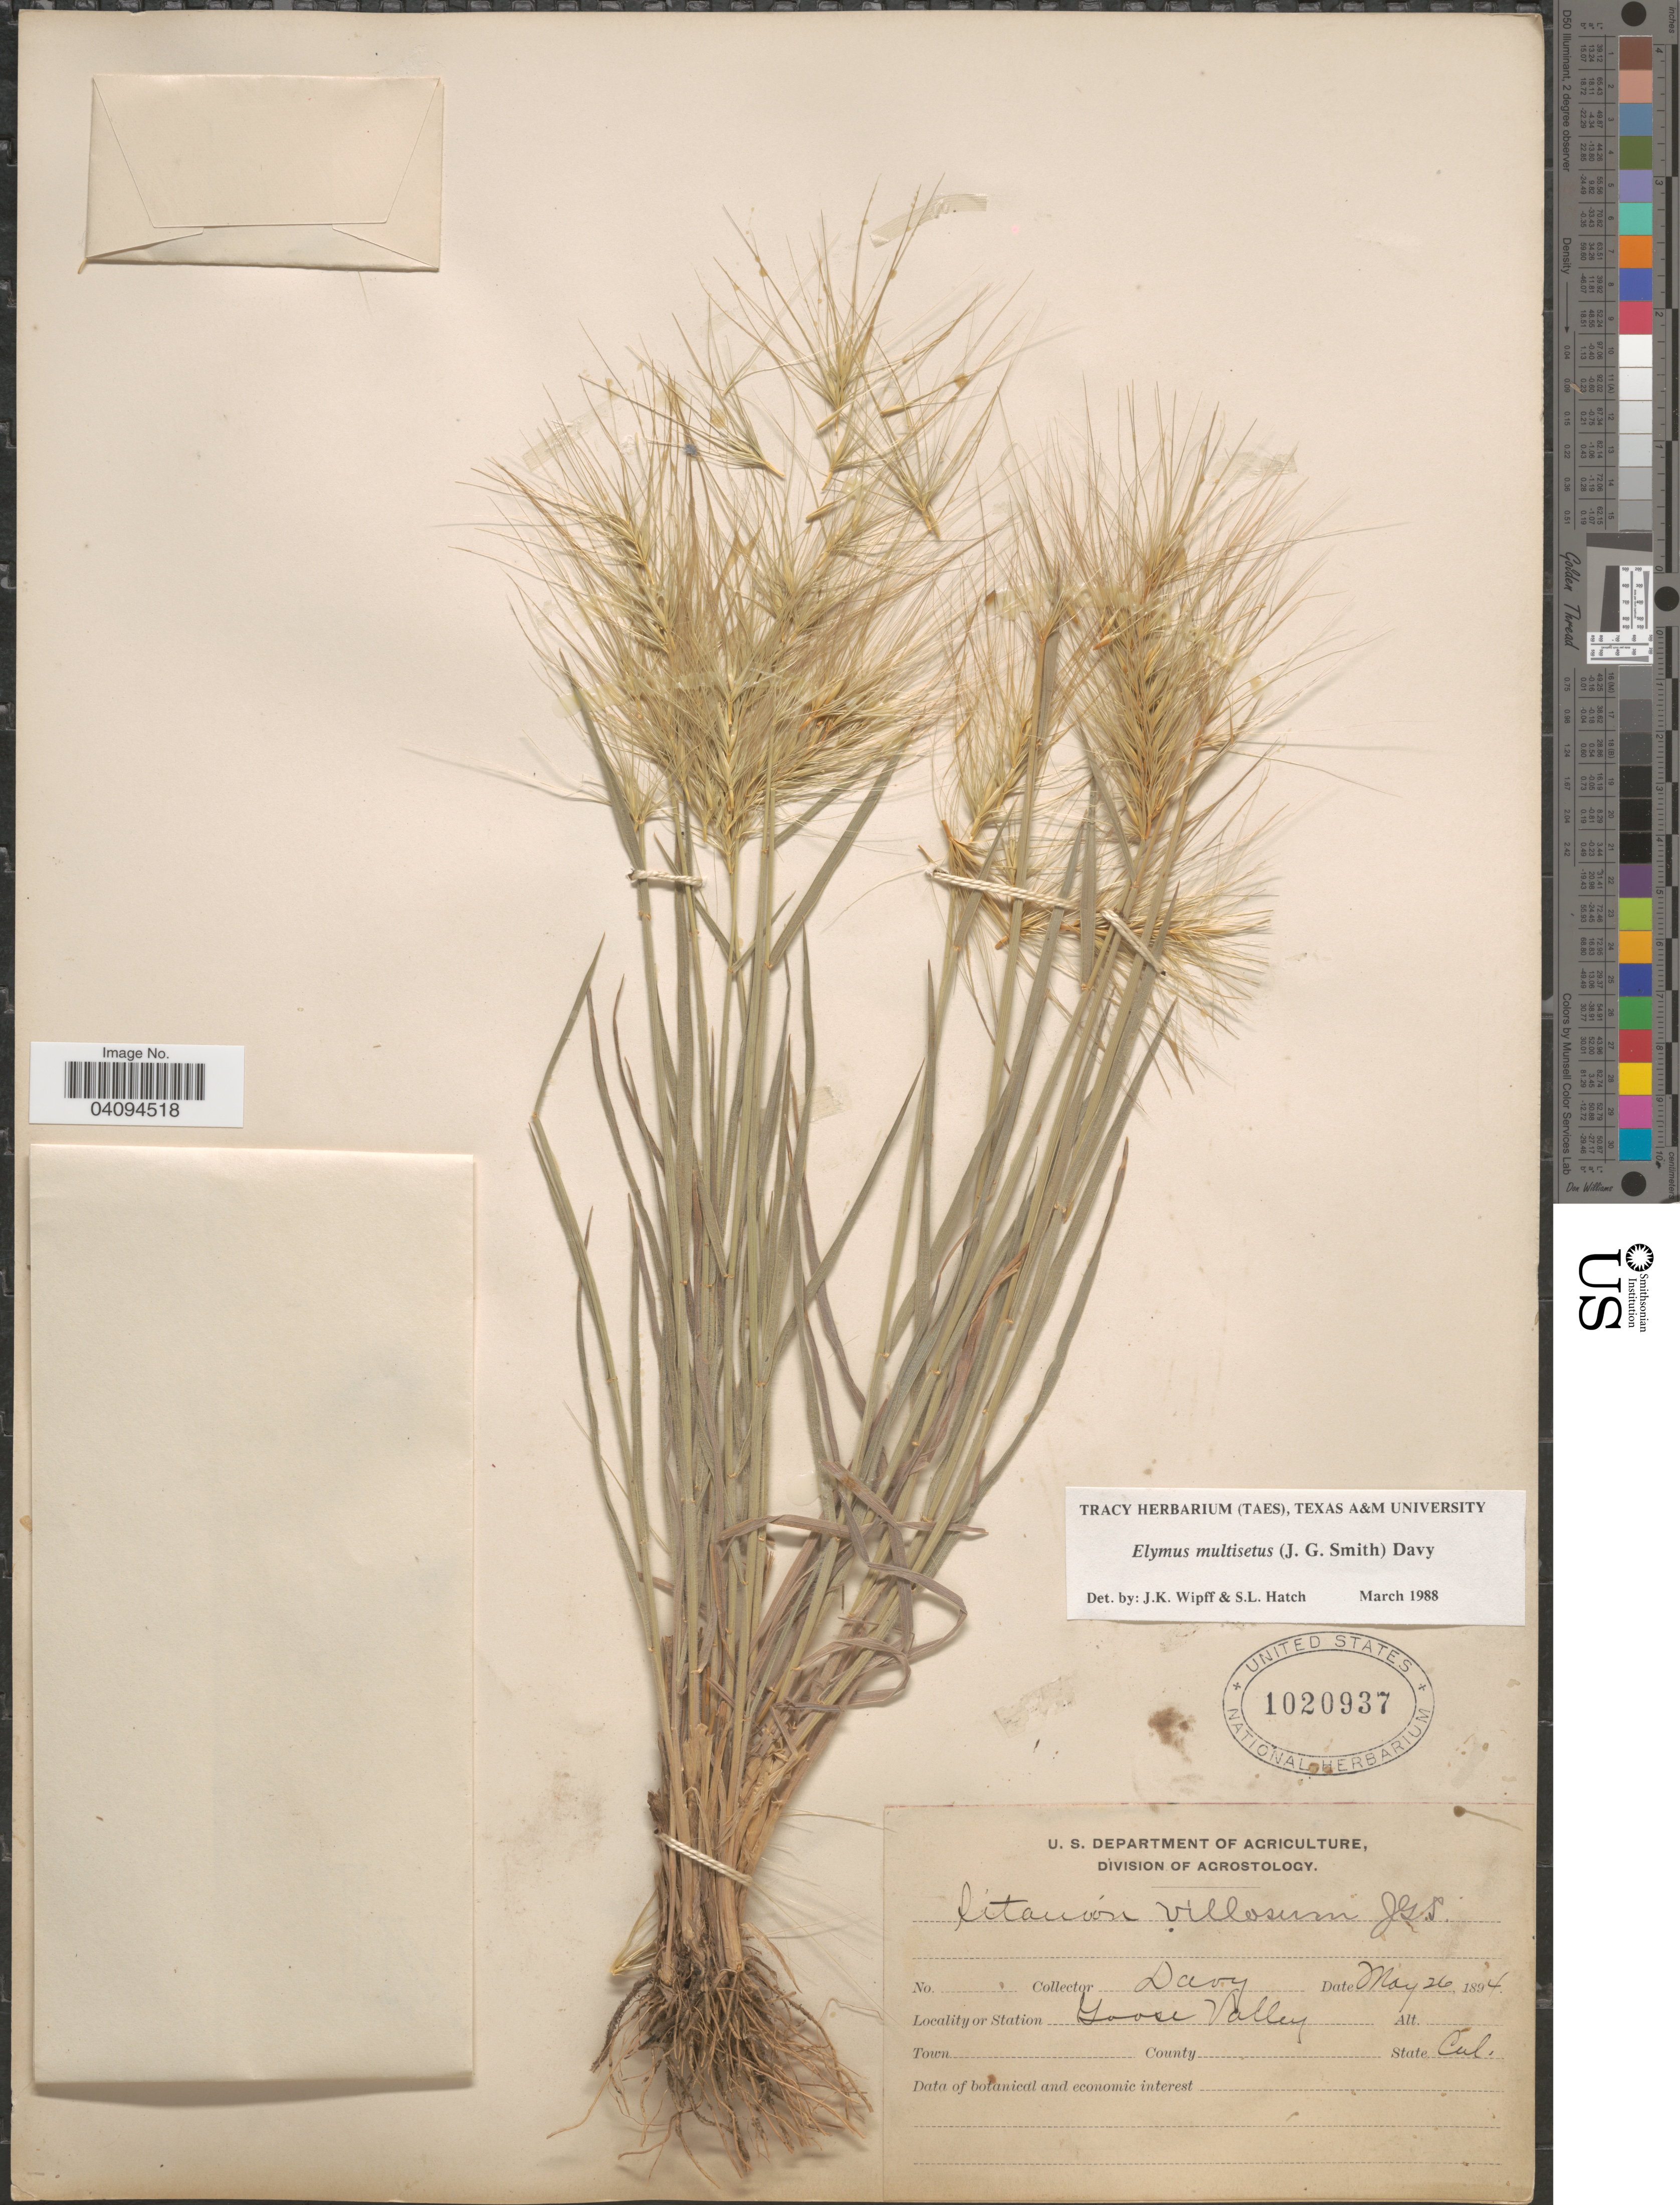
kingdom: Plantae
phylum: Tracheophyta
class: Liliopsida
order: Poales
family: Poaceae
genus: Elymus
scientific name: Elymus multisetus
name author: (J.G. Sm.) Burtt Davy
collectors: Davy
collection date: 1894-05-26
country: United States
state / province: California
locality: Station Goose Valley.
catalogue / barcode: US 1020937